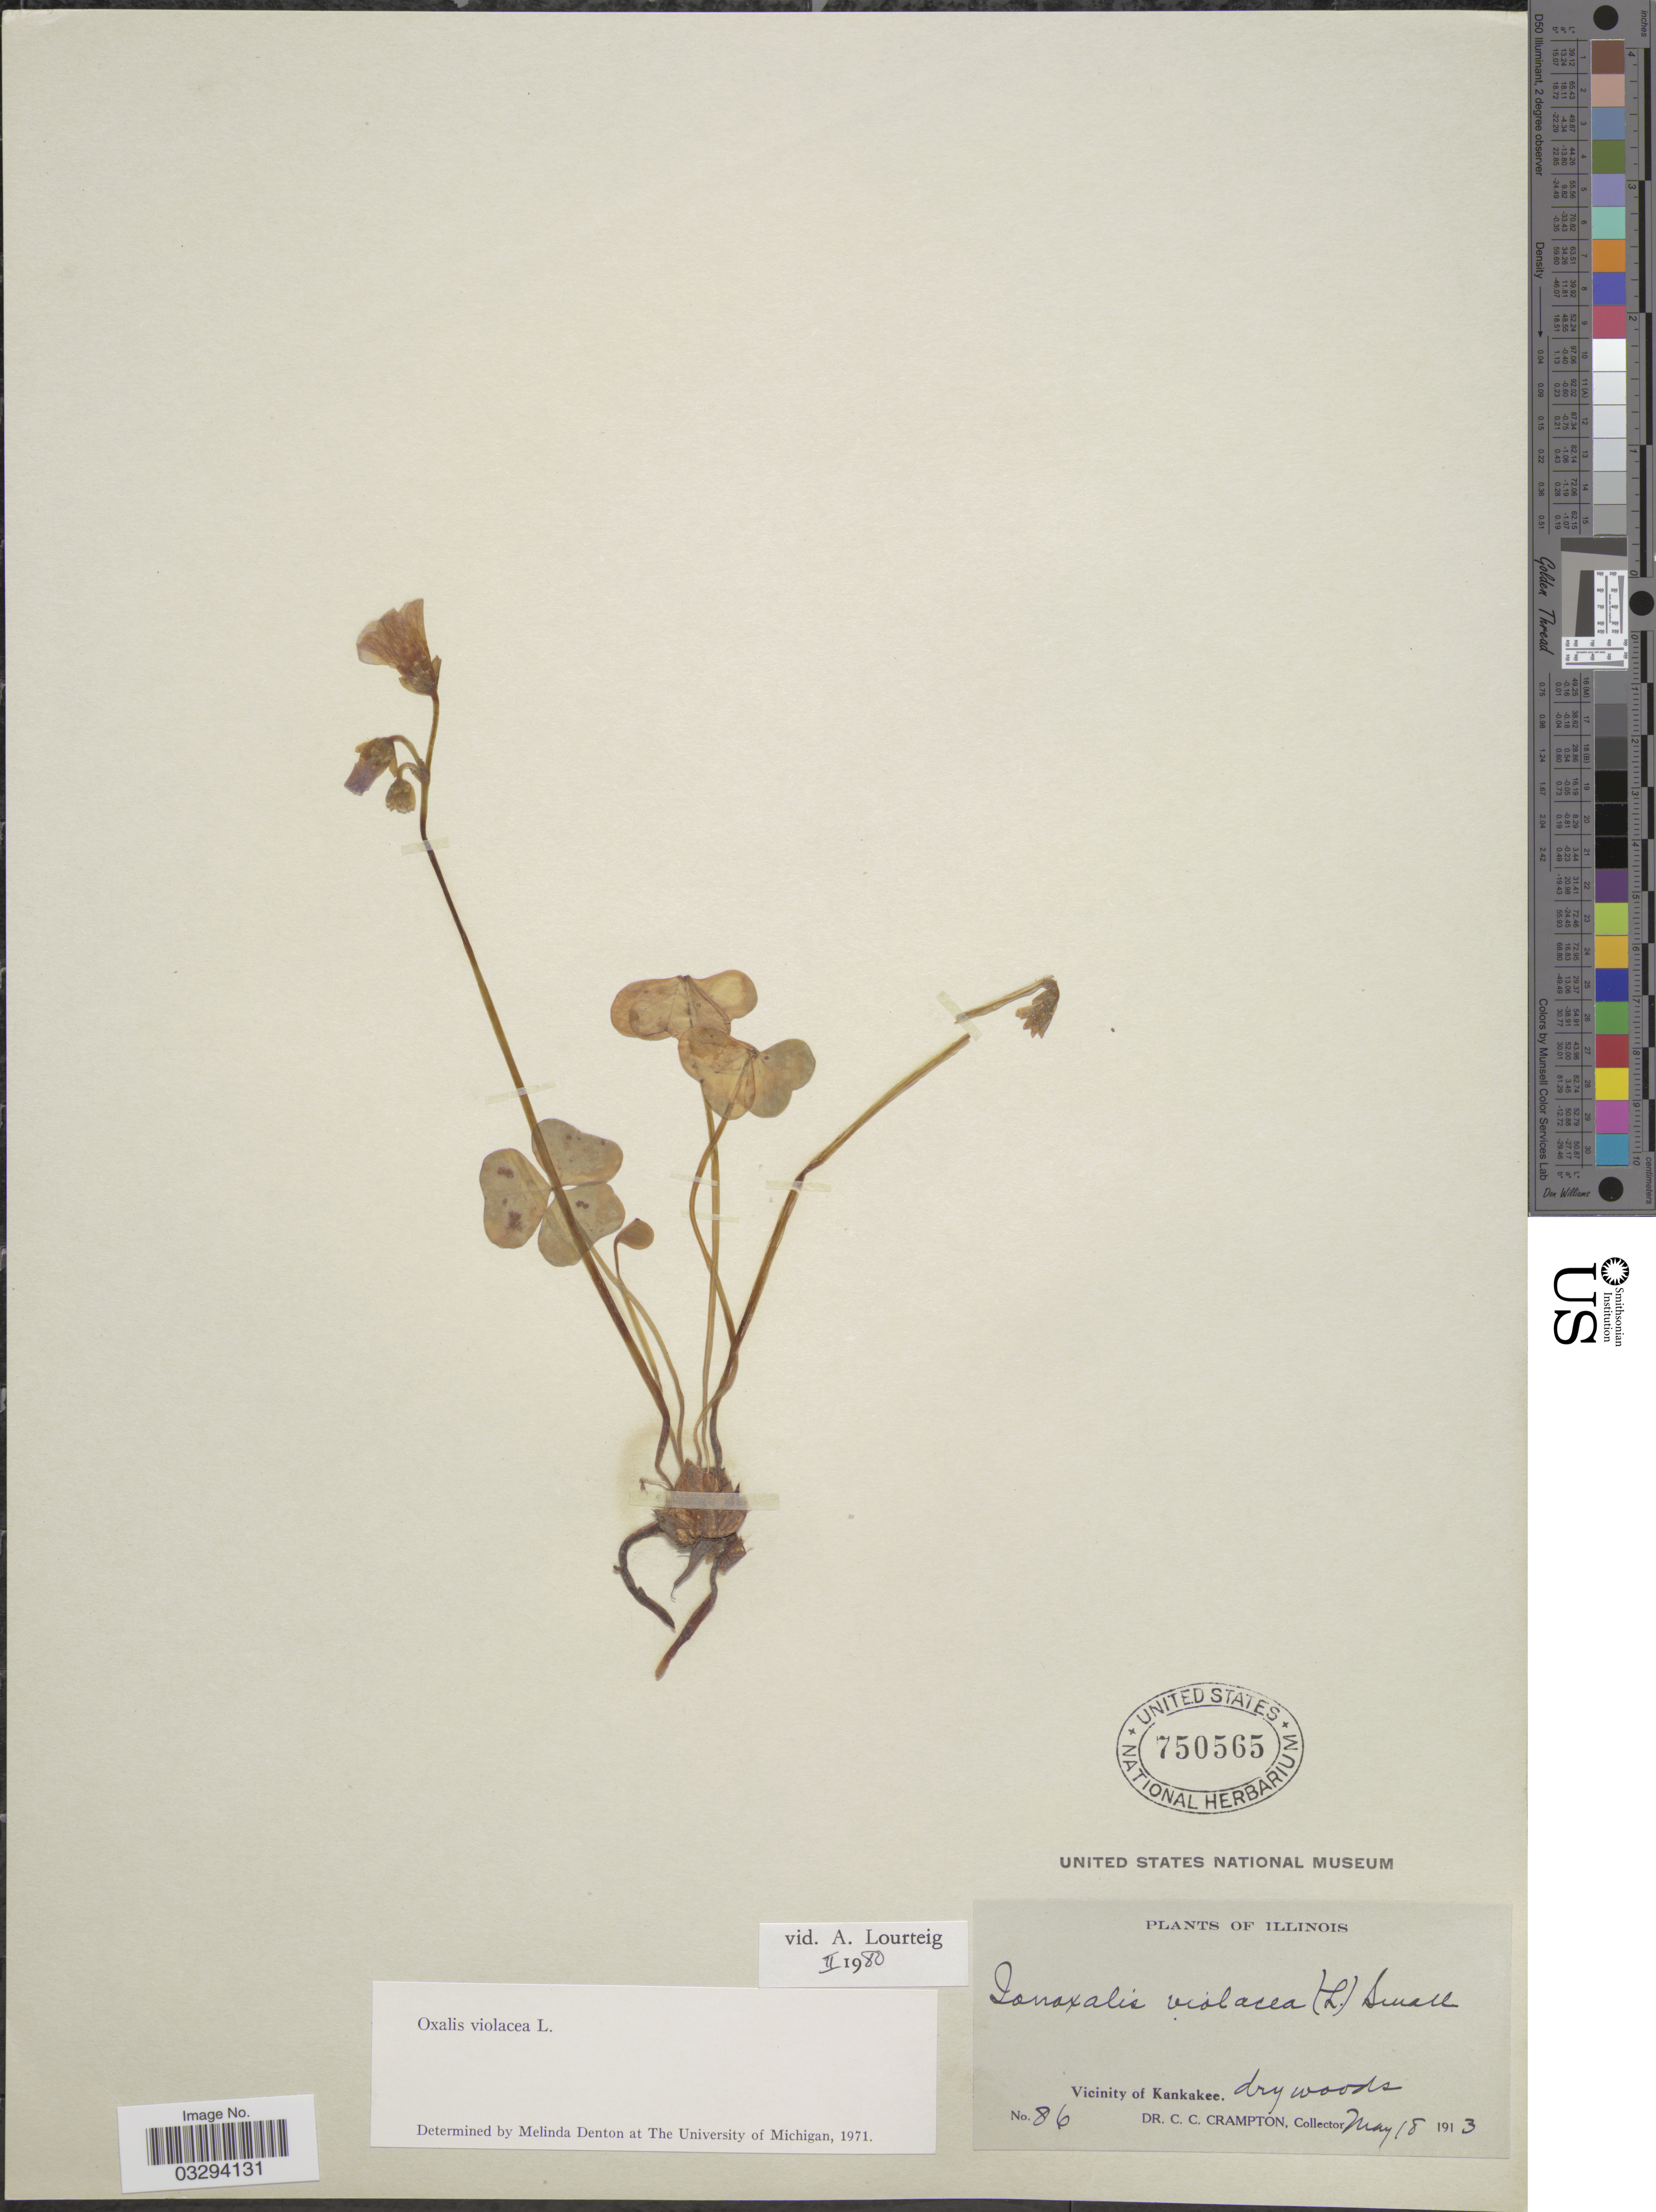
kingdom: Plantae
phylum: Tracheophyta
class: Magnoliopsida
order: Oxalidales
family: Oxalidaceae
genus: Oxalis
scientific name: Oxalis violacea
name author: L.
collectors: C. Crampton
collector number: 86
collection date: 1913-05-18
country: United States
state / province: Illinois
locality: Vicinity of Kankakee.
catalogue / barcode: US 750565